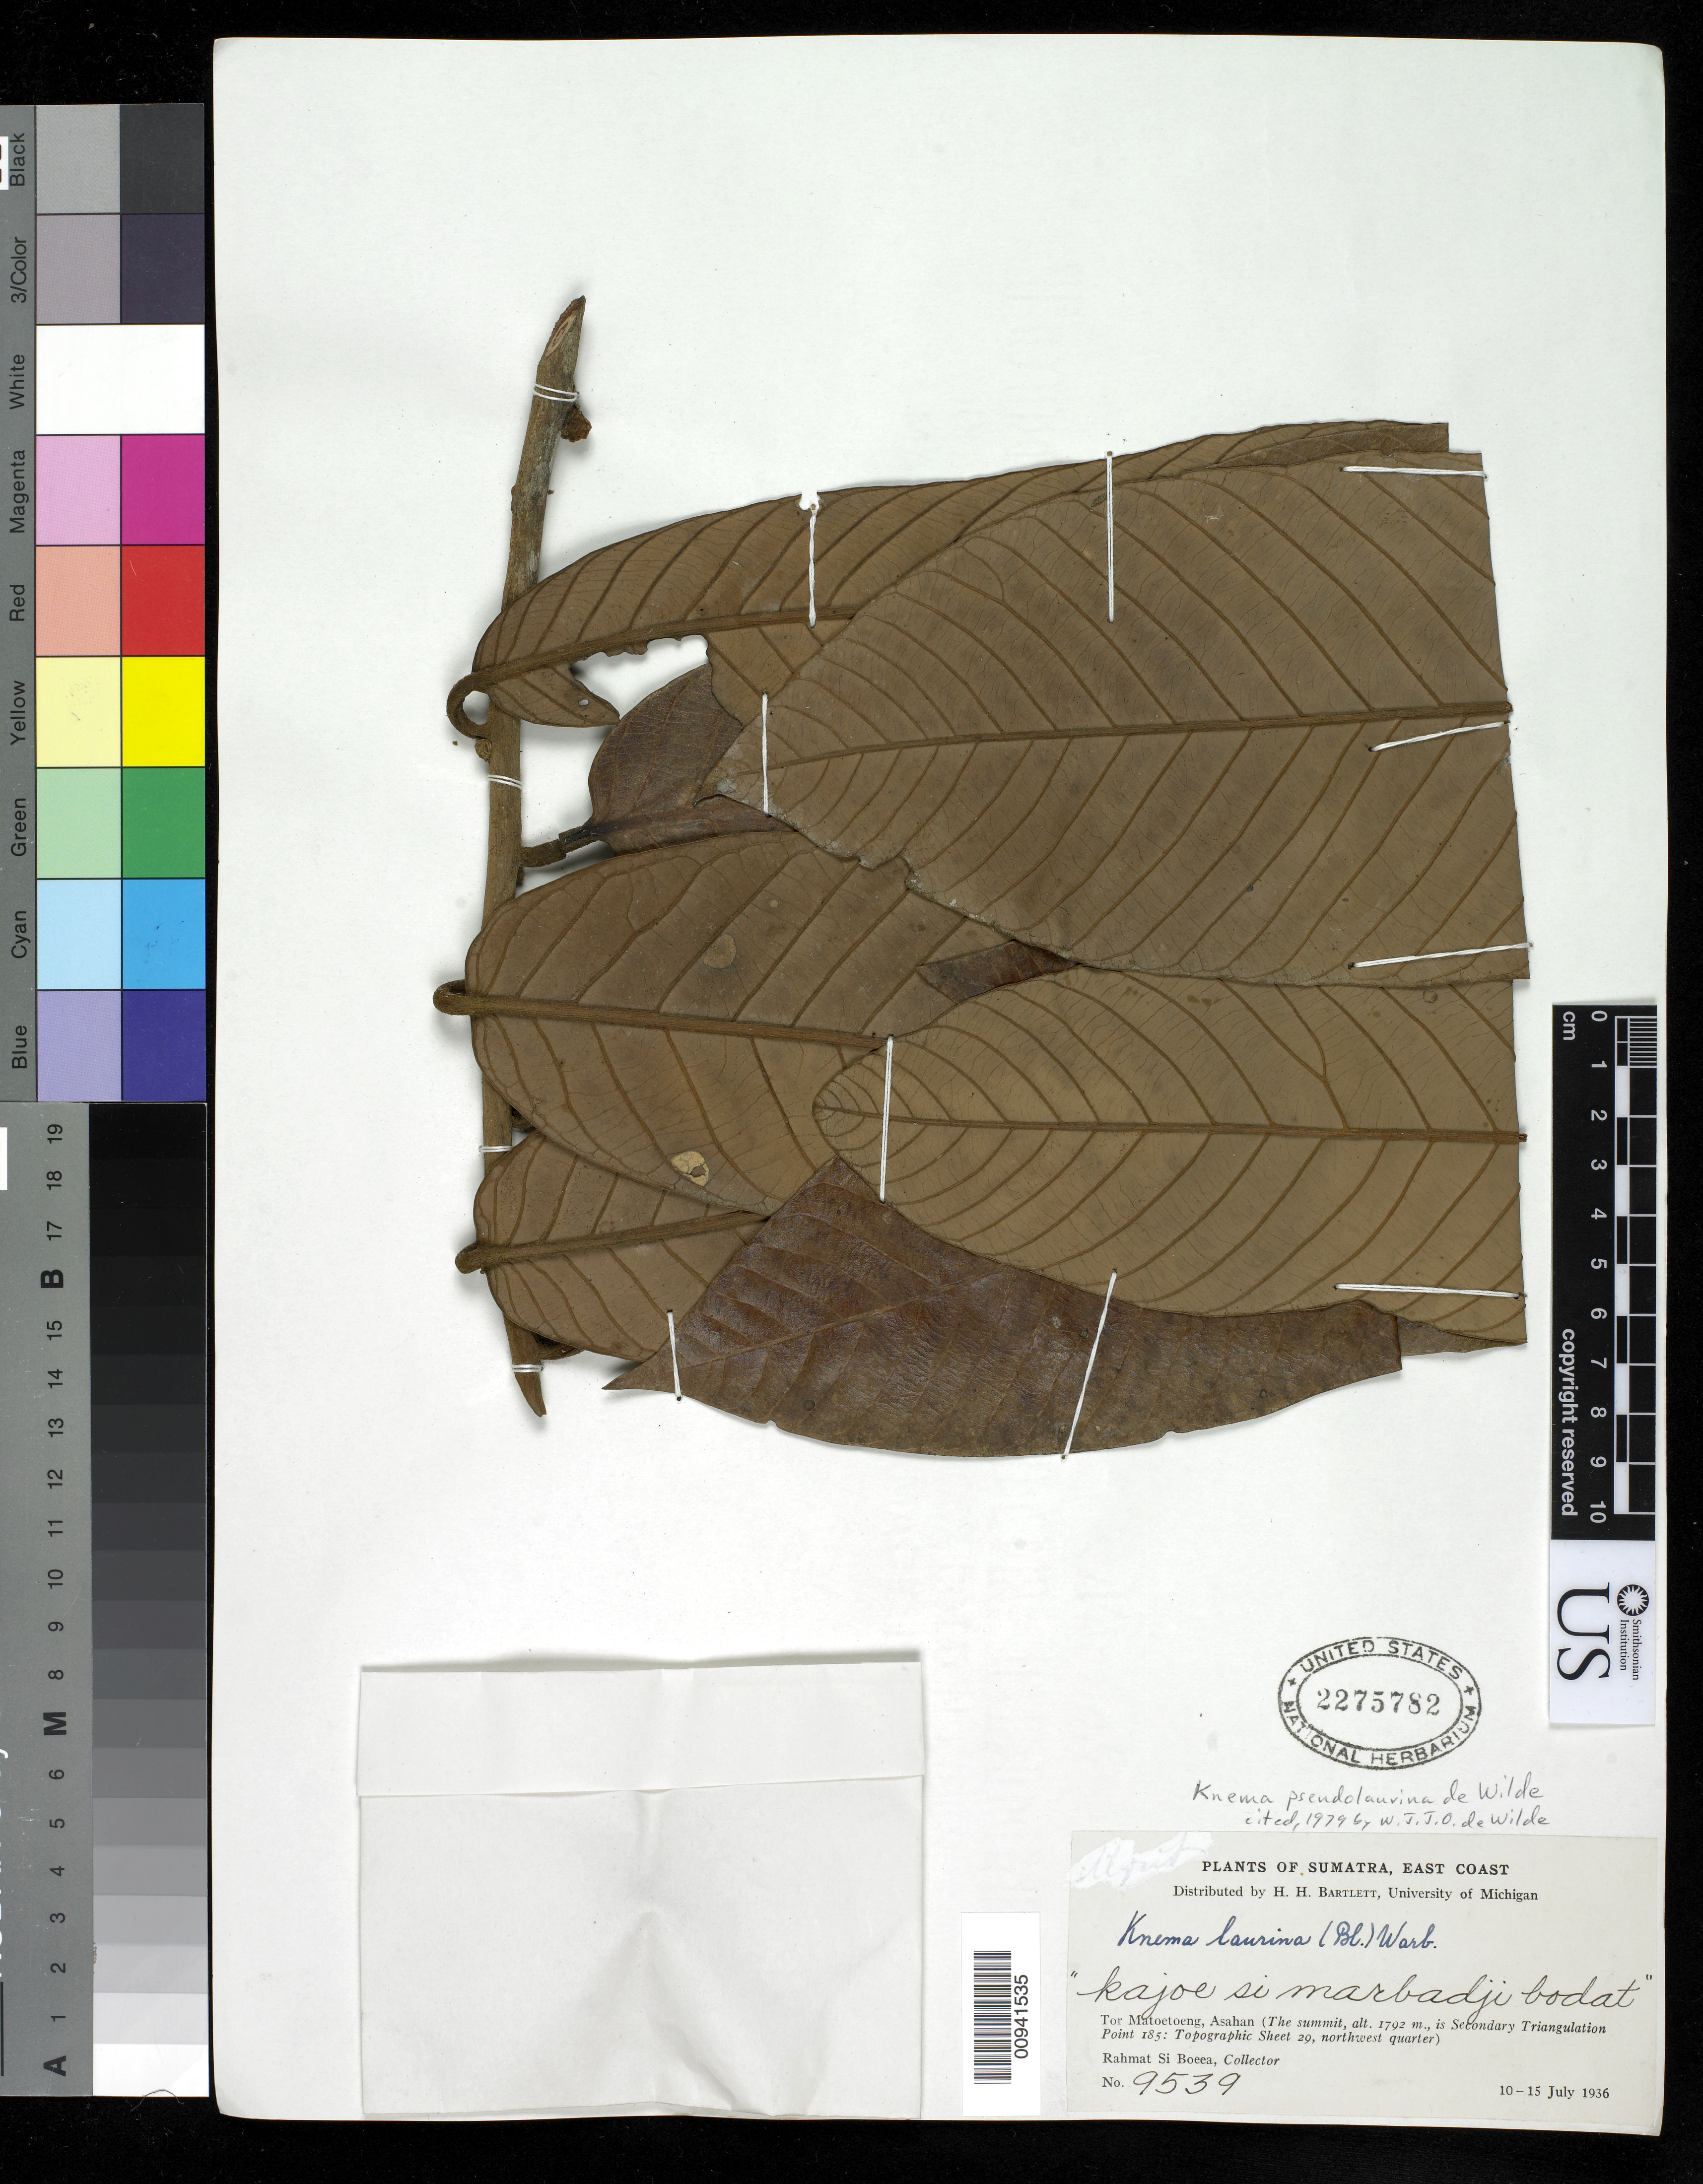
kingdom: Plantae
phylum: Tracheophyta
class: Magnoliopsida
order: Magnoliales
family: Myristicaceae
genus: Knema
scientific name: Knema laurina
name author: Warb.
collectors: Rahmat Si Boeea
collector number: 9539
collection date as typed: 10 Jul 1936 to 15 Jul 1936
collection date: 1936-07-10/1936-07-15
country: Indonesia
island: Sumatra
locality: East Coast, Tor Matoetoeng, Asahan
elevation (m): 1792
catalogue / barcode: US 2275782